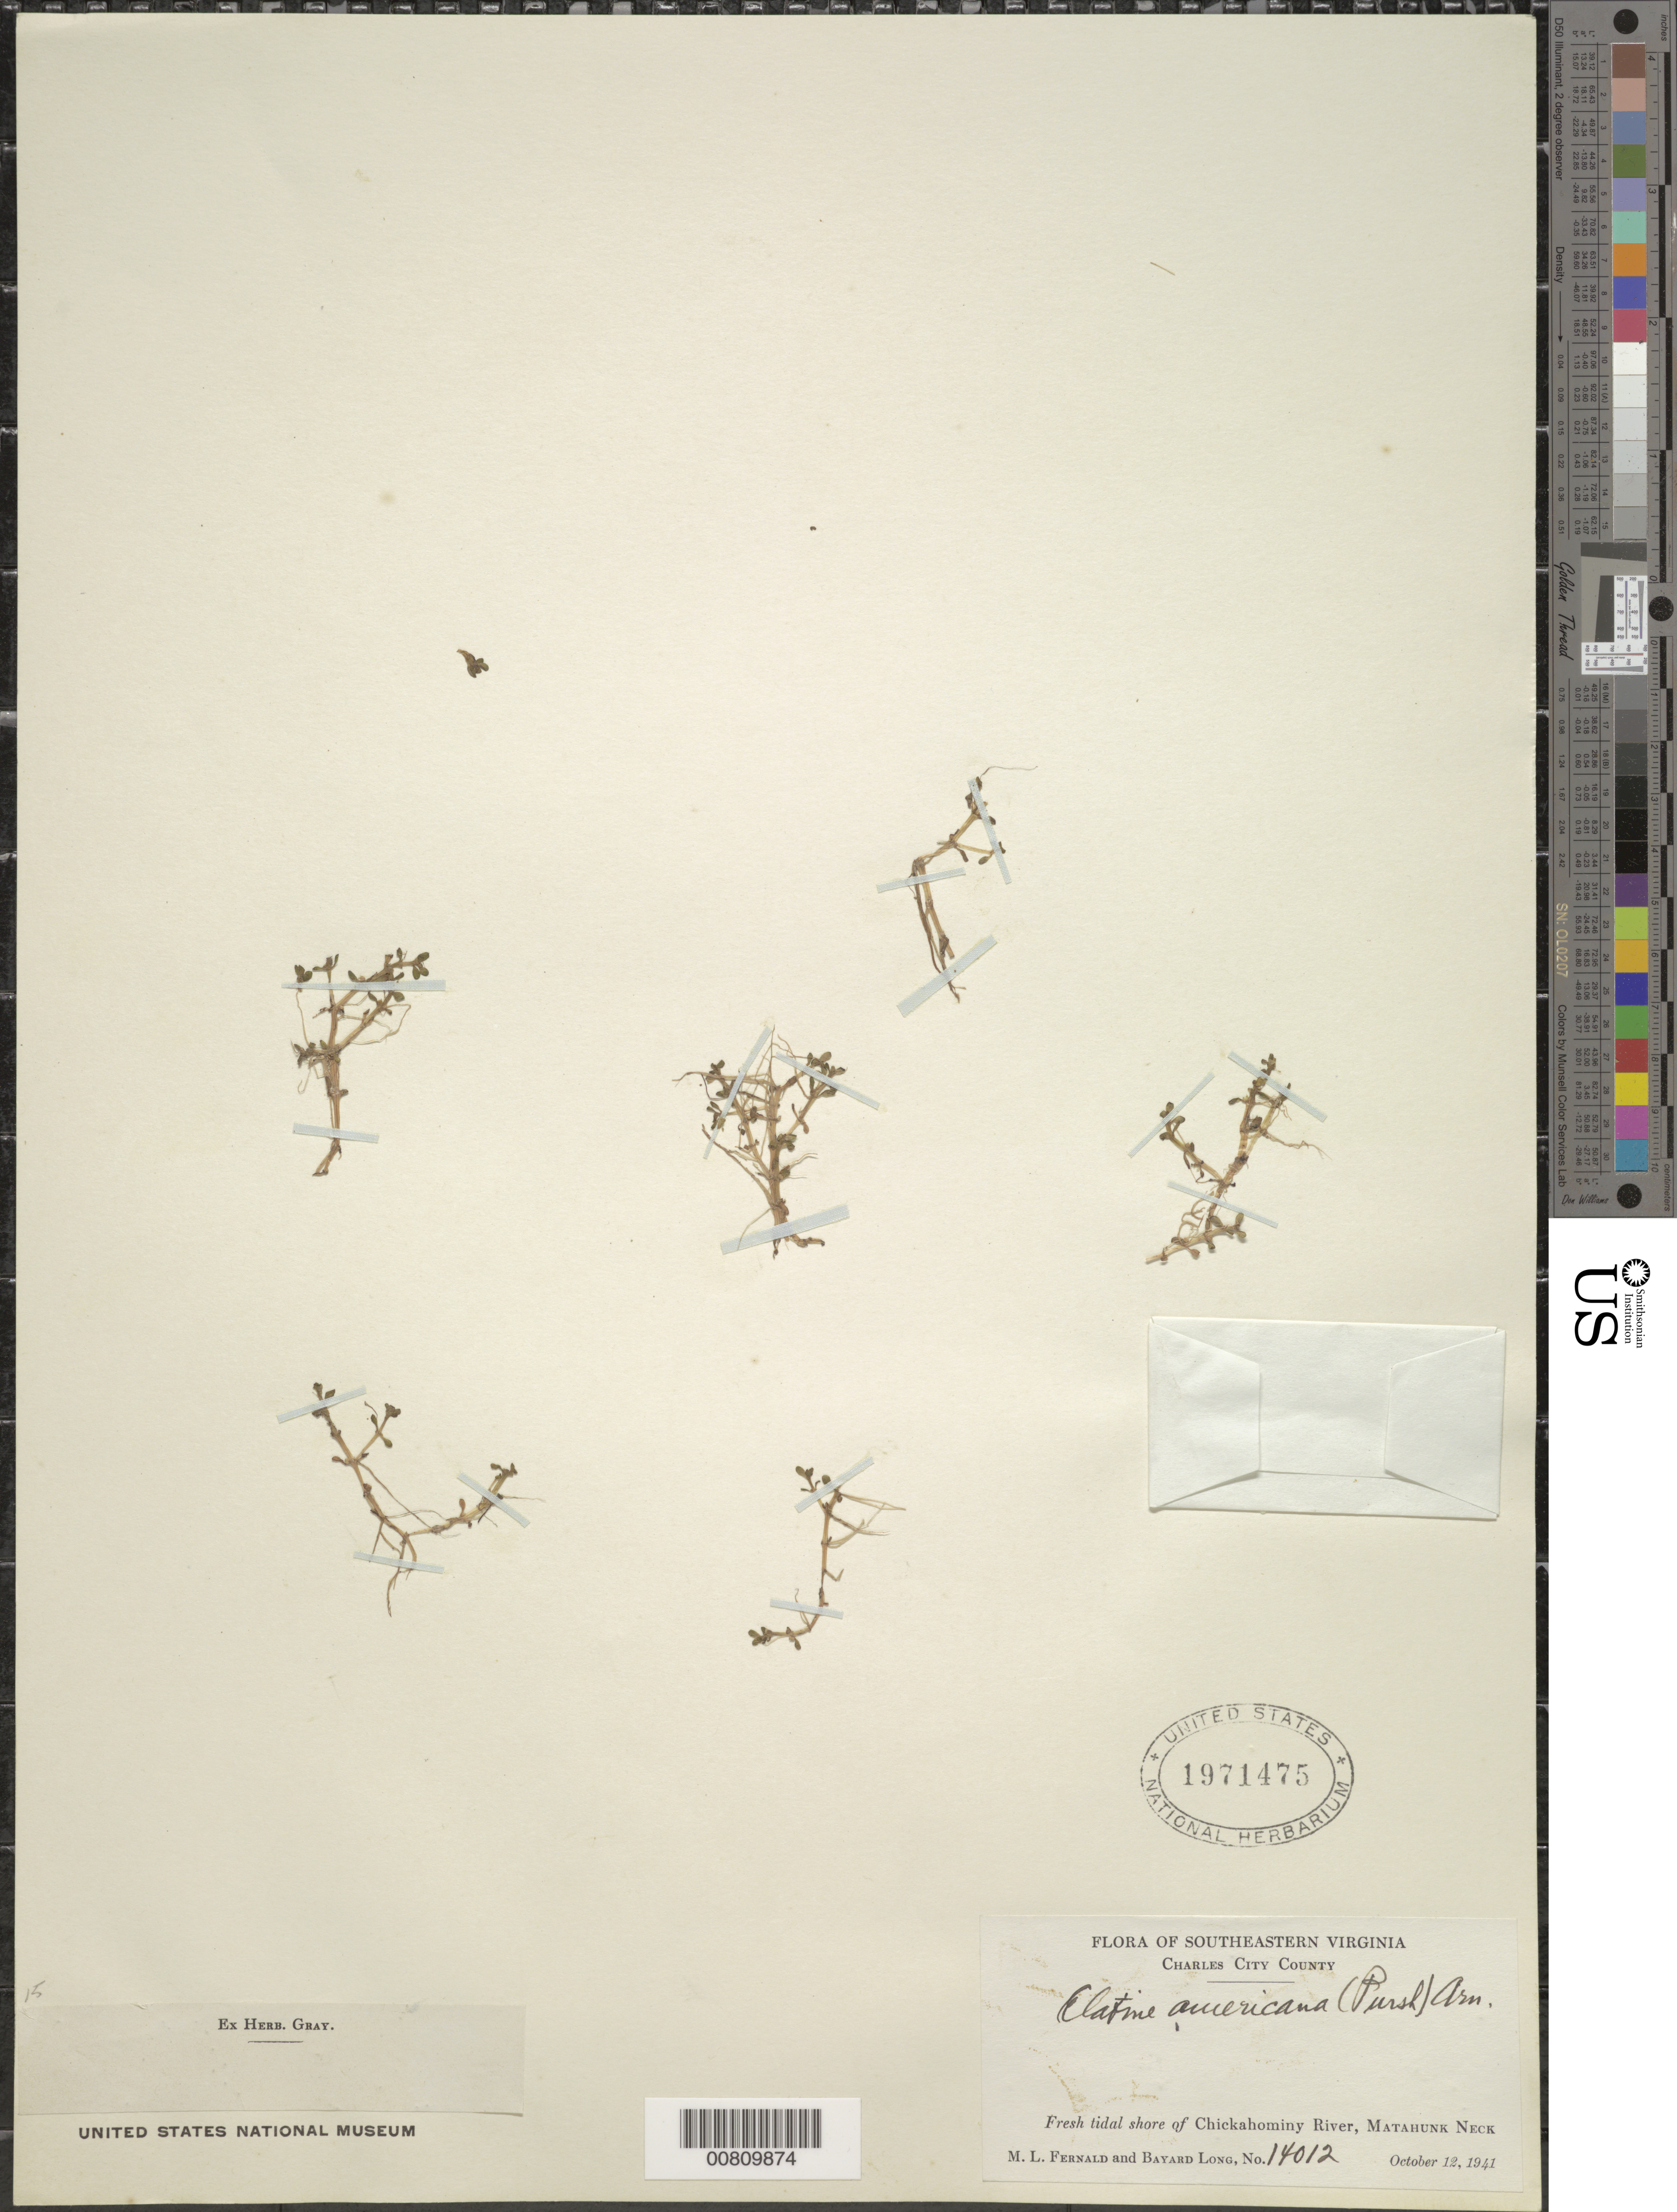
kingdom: Plantae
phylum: Tracheophyta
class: Magnoliopsida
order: Malpighiales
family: Elatinaceae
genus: Elatine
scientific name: Elatine americana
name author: (Pursh) Arn.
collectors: M. L. Fernald & B. H. Long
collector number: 14012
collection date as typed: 12 Oct 1941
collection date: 1941-10-12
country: United States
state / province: Virginia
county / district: Charles City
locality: Chickahominy River, Matahunk Neck.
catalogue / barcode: US 1971475